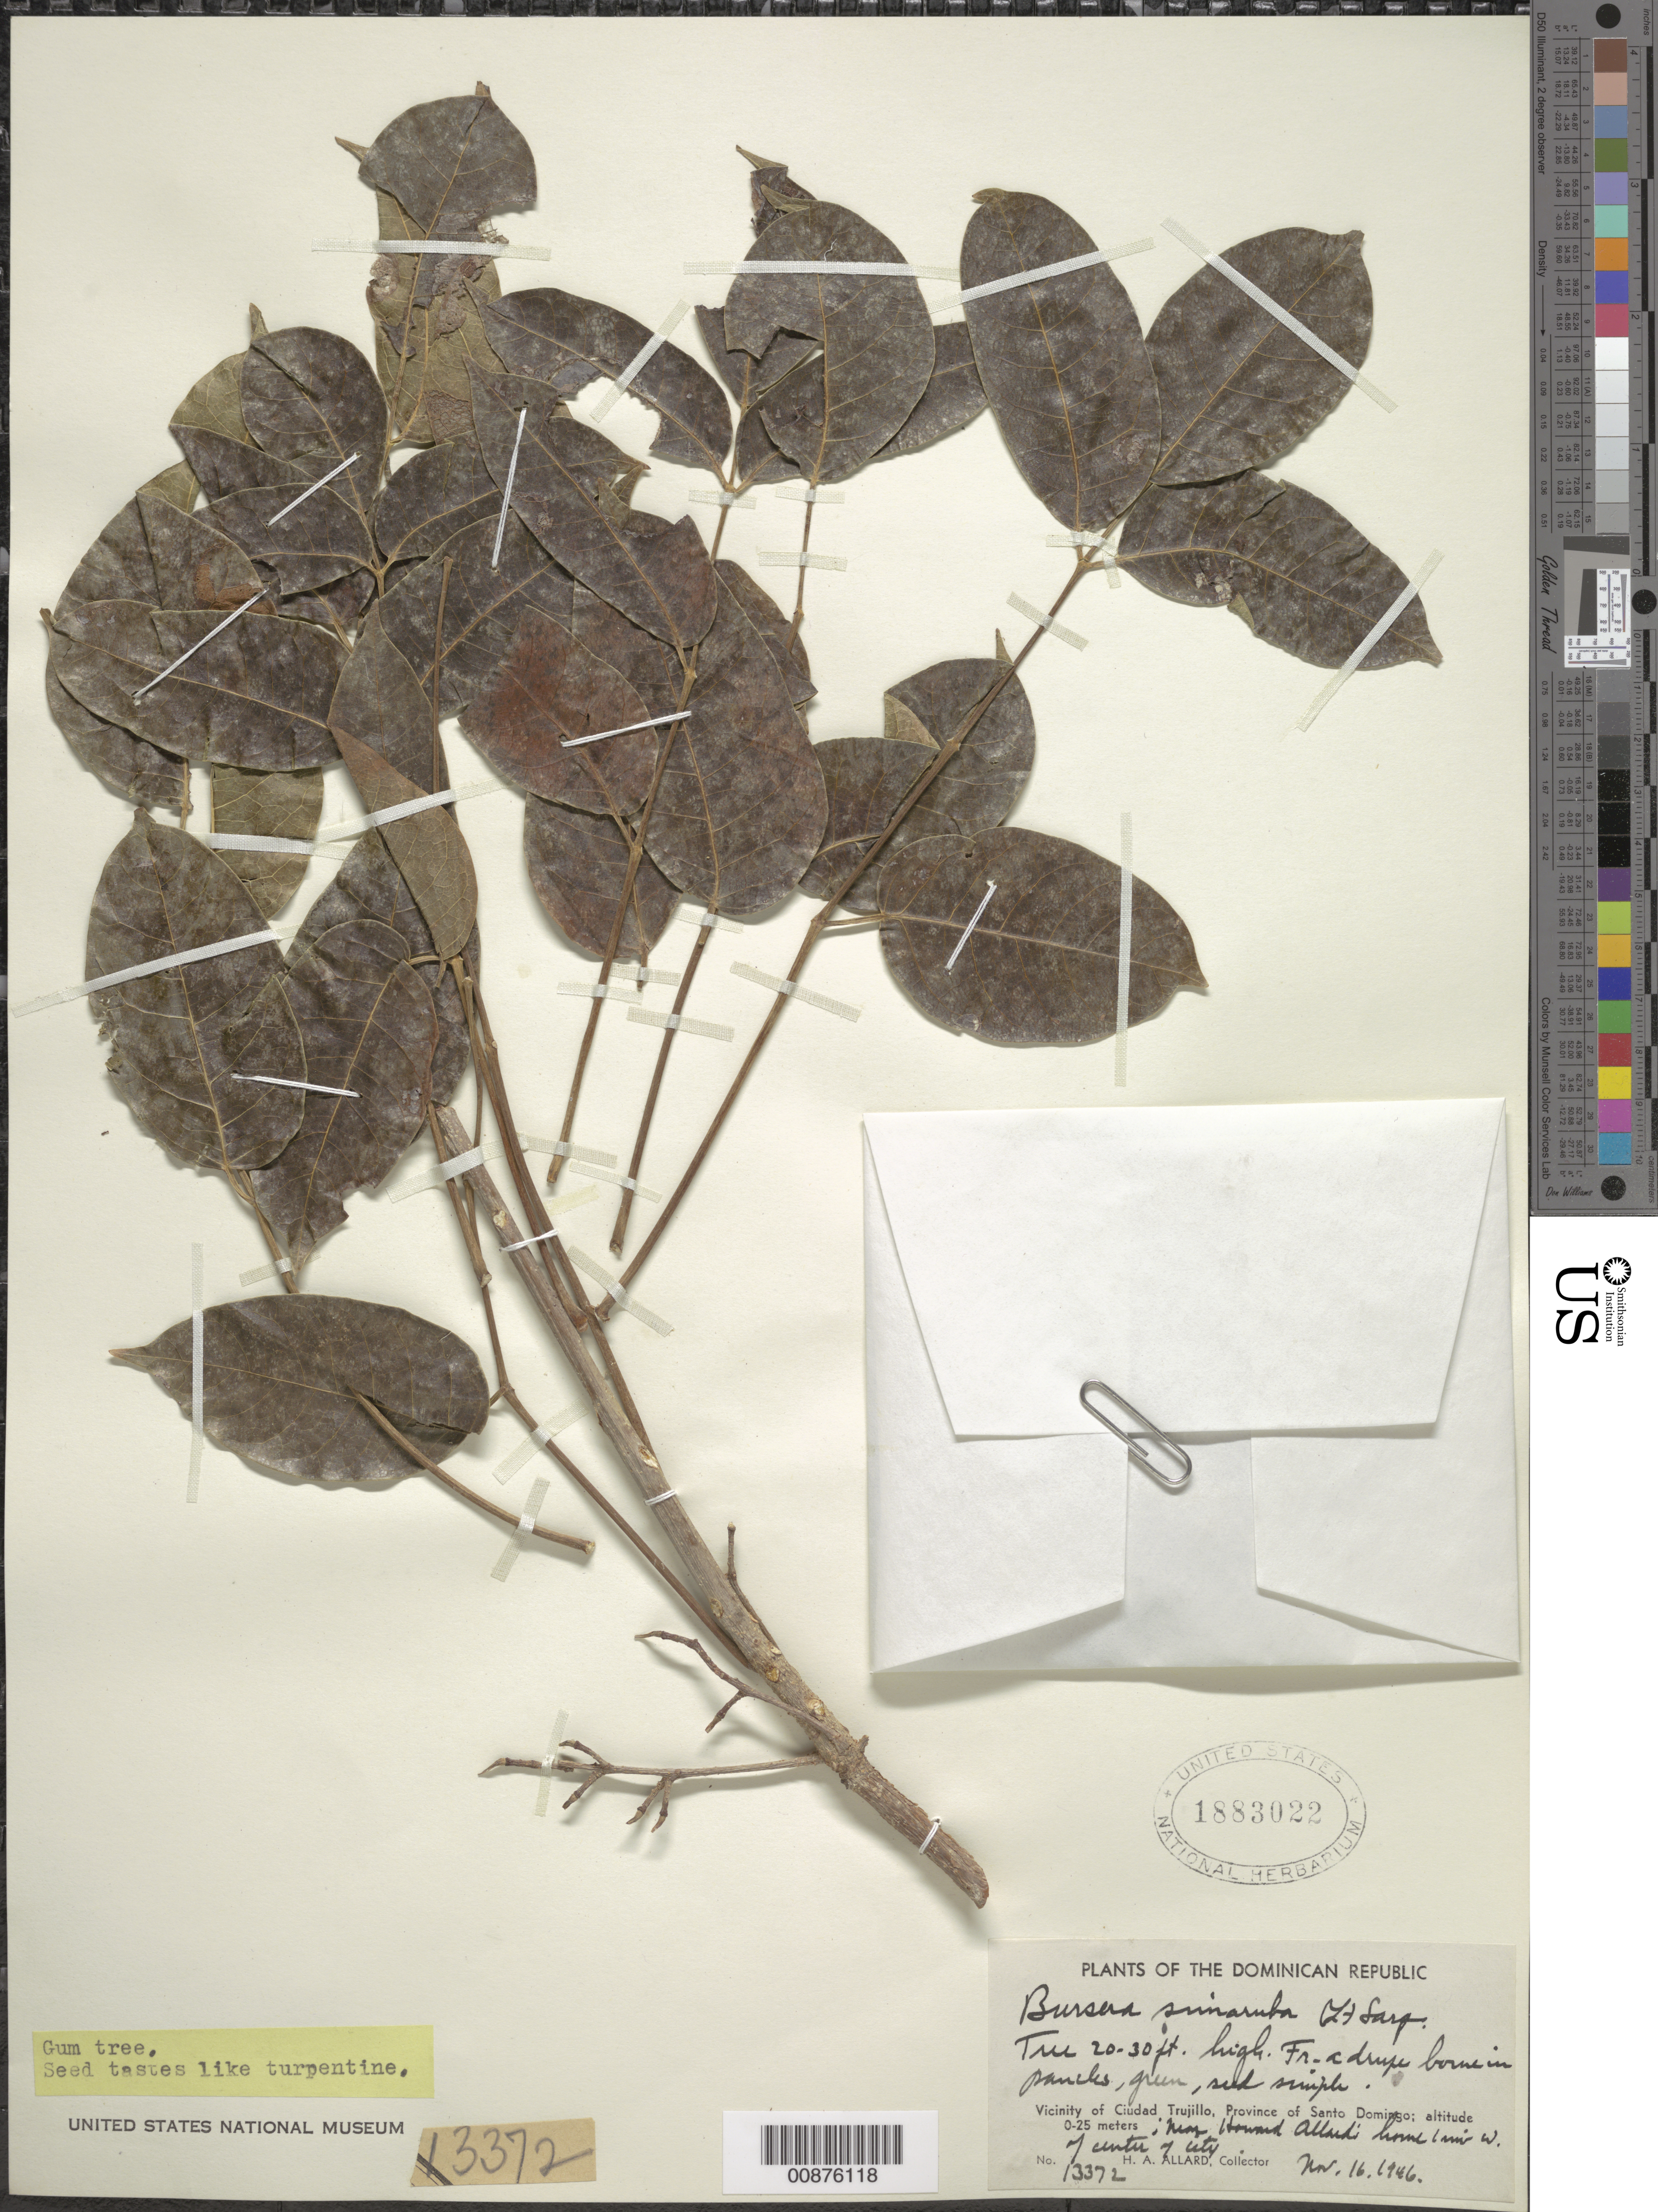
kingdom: Plantae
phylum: Tracheophyta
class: Magnoliopsida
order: Sapindales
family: Burseraceae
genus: Bursera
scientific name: Bursera simaruba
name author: (L.) Sarg.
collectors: H. A. Allard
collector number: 13372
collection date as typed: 16 Nov 1946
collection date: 1946-11-16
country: Dominican Republic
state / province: Distrito Nacional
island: Hispaniola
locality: Vicinity of Santo Domingo City, near Howard Allard's home 1 mile W of center of city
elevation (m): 0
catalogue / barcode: US 1883022